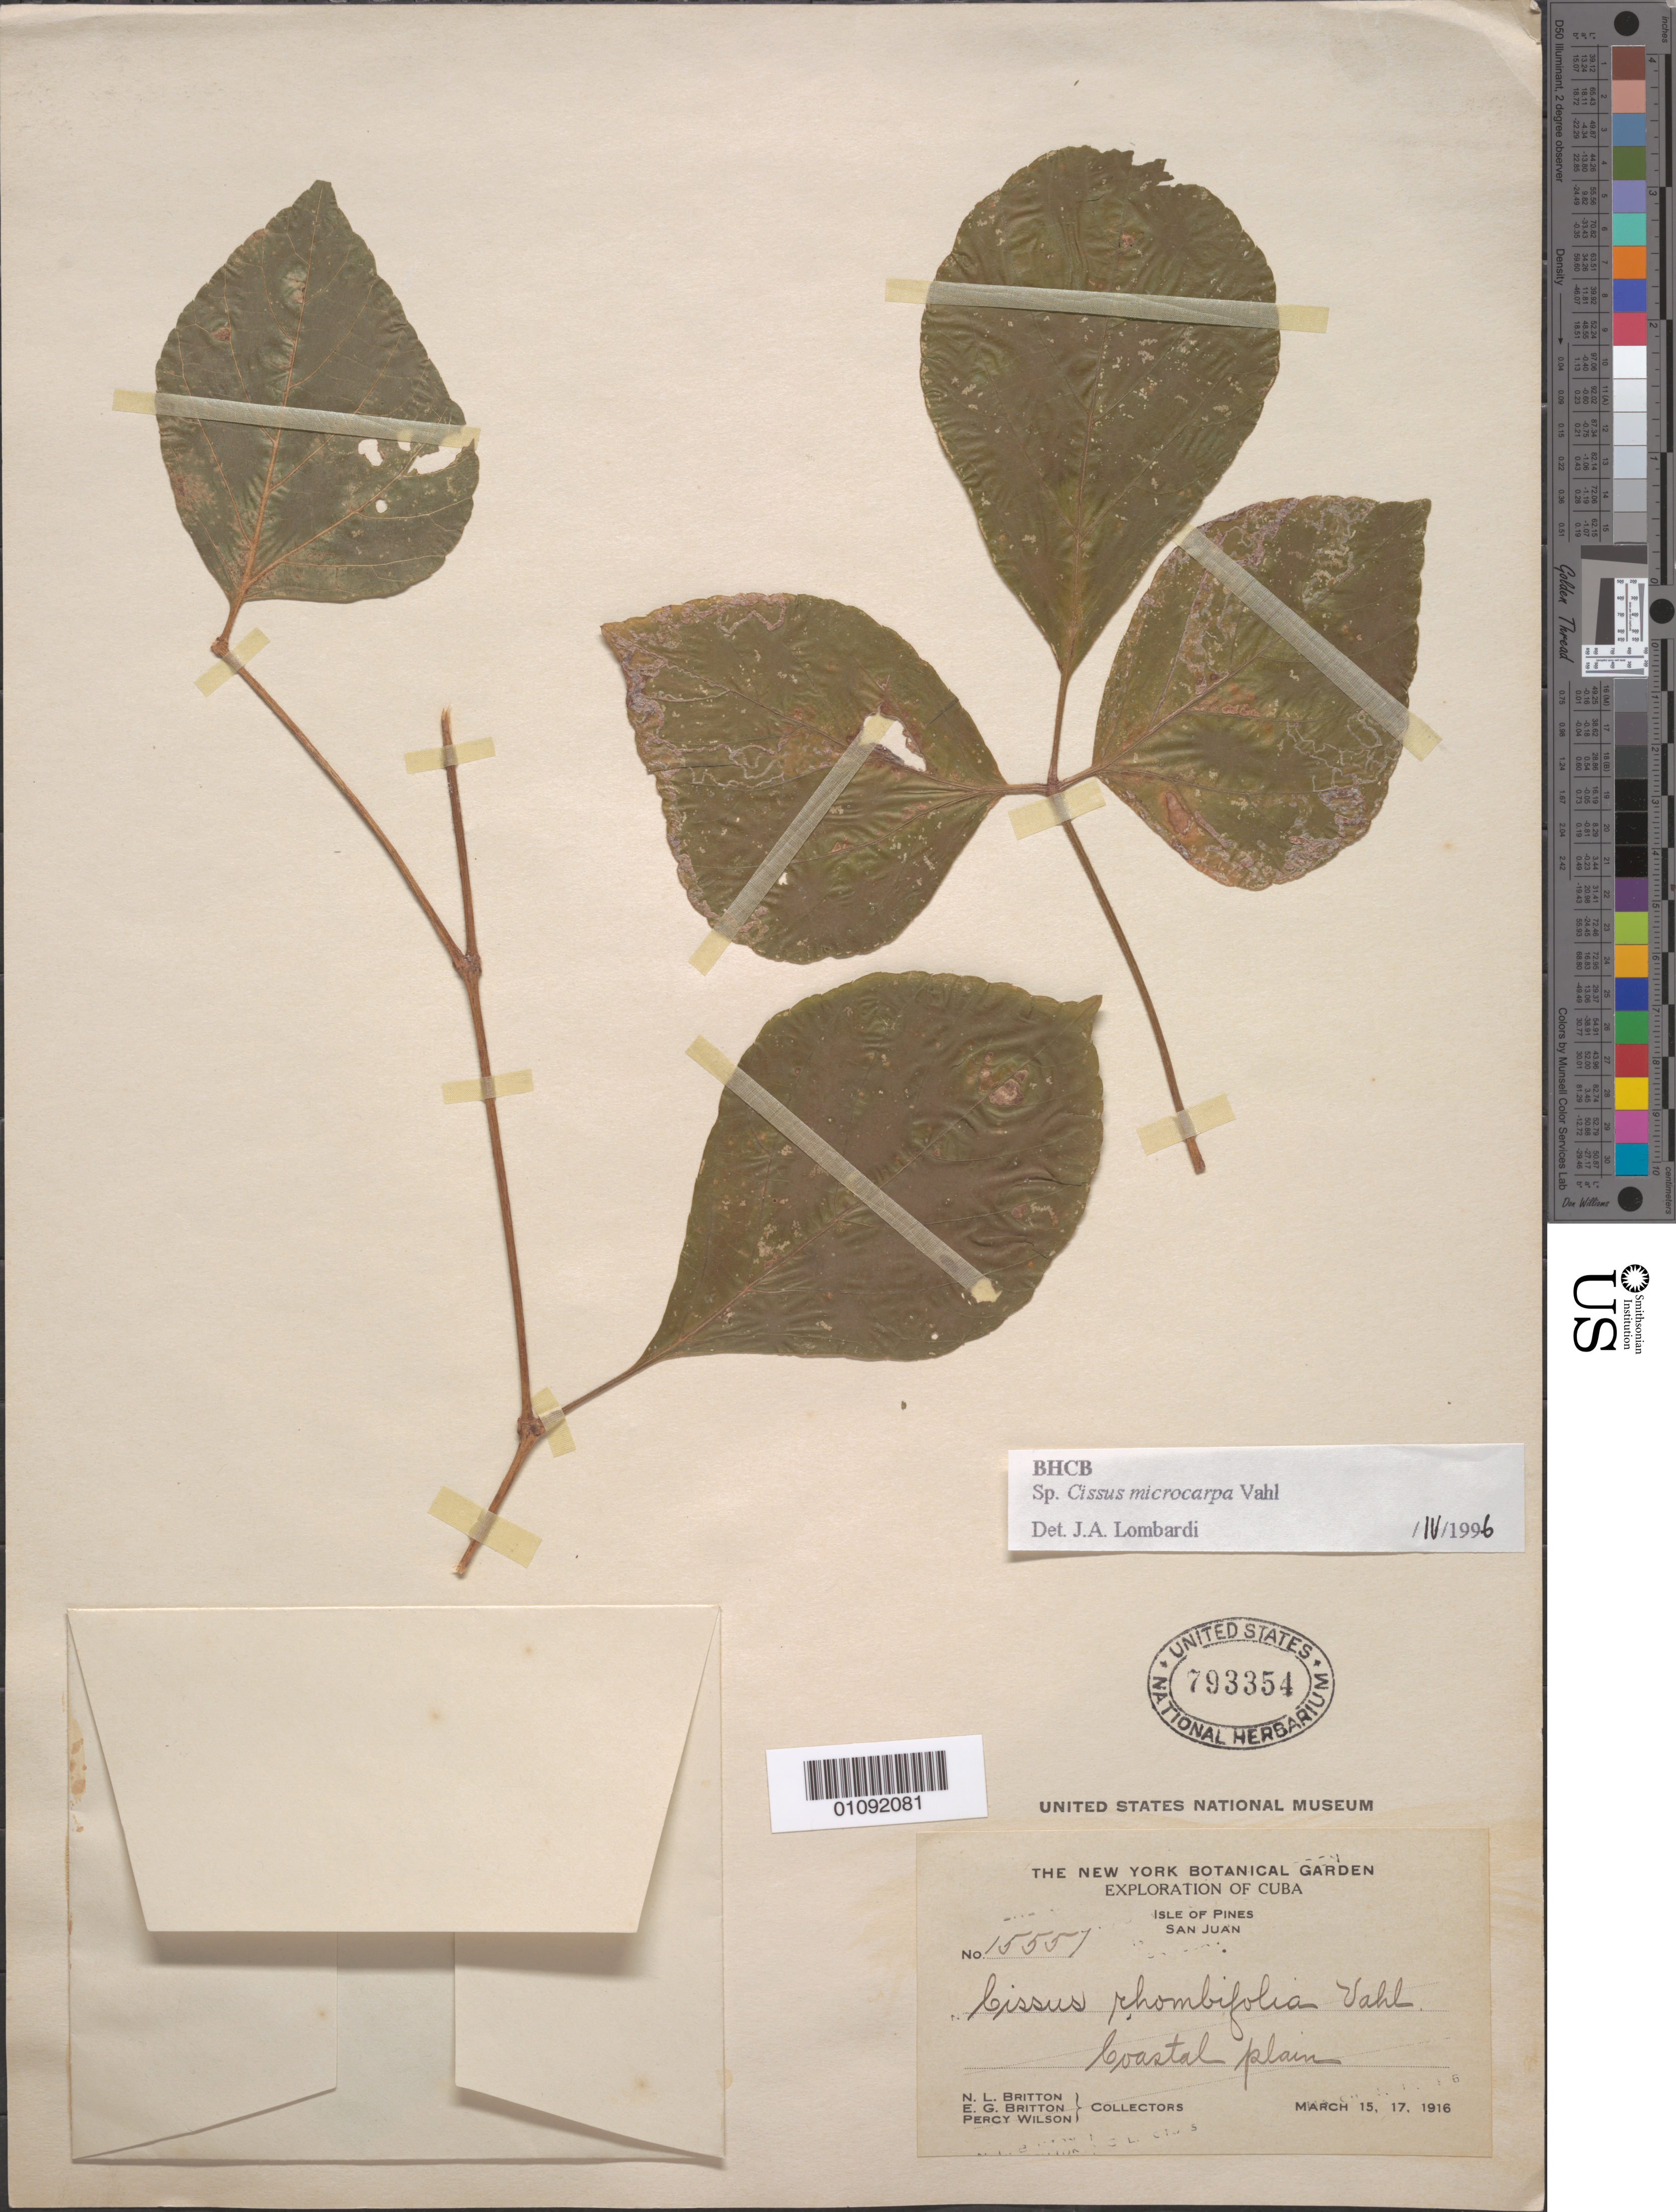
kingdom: Plantae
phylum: Tracheophyta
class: Magnoliopsida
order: Vitales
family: Vitaceae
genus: Cissus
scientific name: Cissus microcarpa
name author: Vahl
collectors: N. Britton, E. G. Britton & P. Wilson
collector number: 15551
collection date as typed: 15 Mar 1916 and 17 Mar 1916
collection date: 1916-03-15,1916-03-17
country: Cuba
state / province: Isla de La Juventud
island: Isla de la Juventud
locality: Isle of Pines, San Juan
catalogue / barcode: US 793354